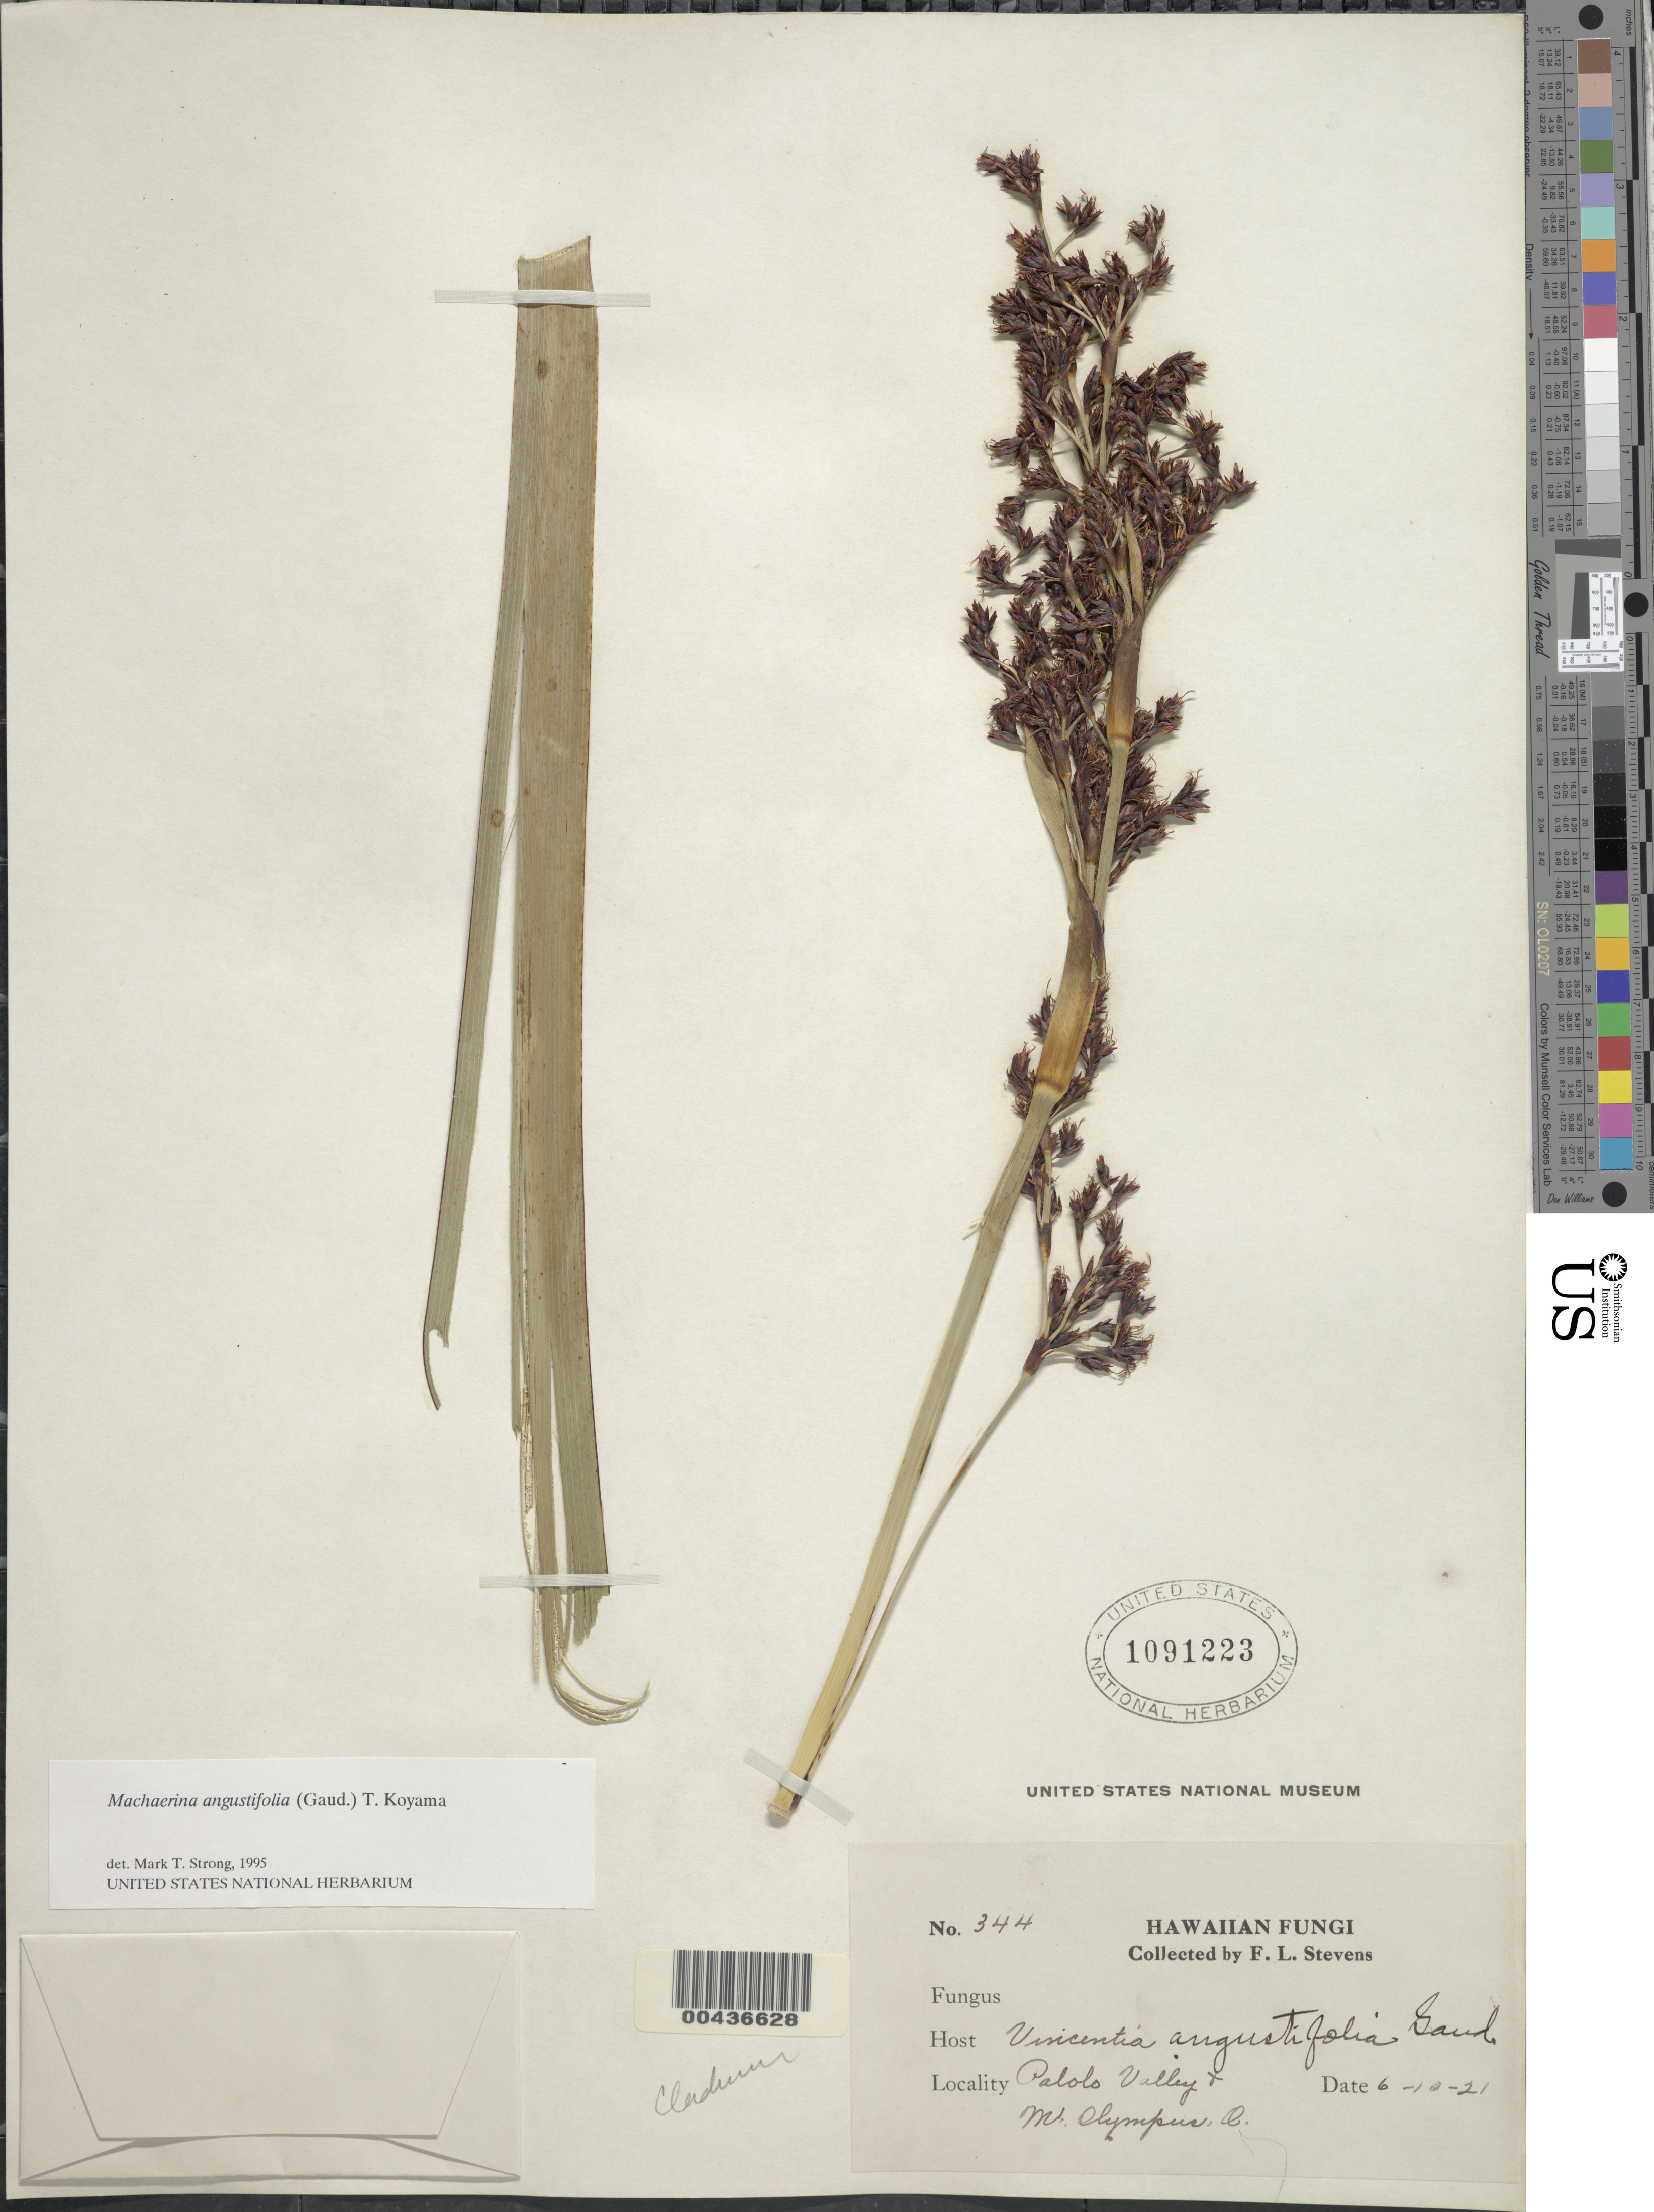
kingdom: Plantae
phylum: Tracheophyta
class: Liliopsida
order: Poales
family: Cyperaceae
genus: Machaerina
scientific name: Machaerina angustifolia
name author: (Gaudich.) T. Koyama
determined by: Strong, M. T., (US), Smithsonian Institution - National Museum of Natural History (UNITED STATES)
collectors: F. L. Stevens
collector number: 344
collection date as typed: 10 Jun 1921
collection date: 1921-06-10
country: United States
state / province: Hawaii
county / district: Honolulu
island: Oahu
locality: Palolo Valley, Mt. Olympus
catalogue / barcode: US 1091223